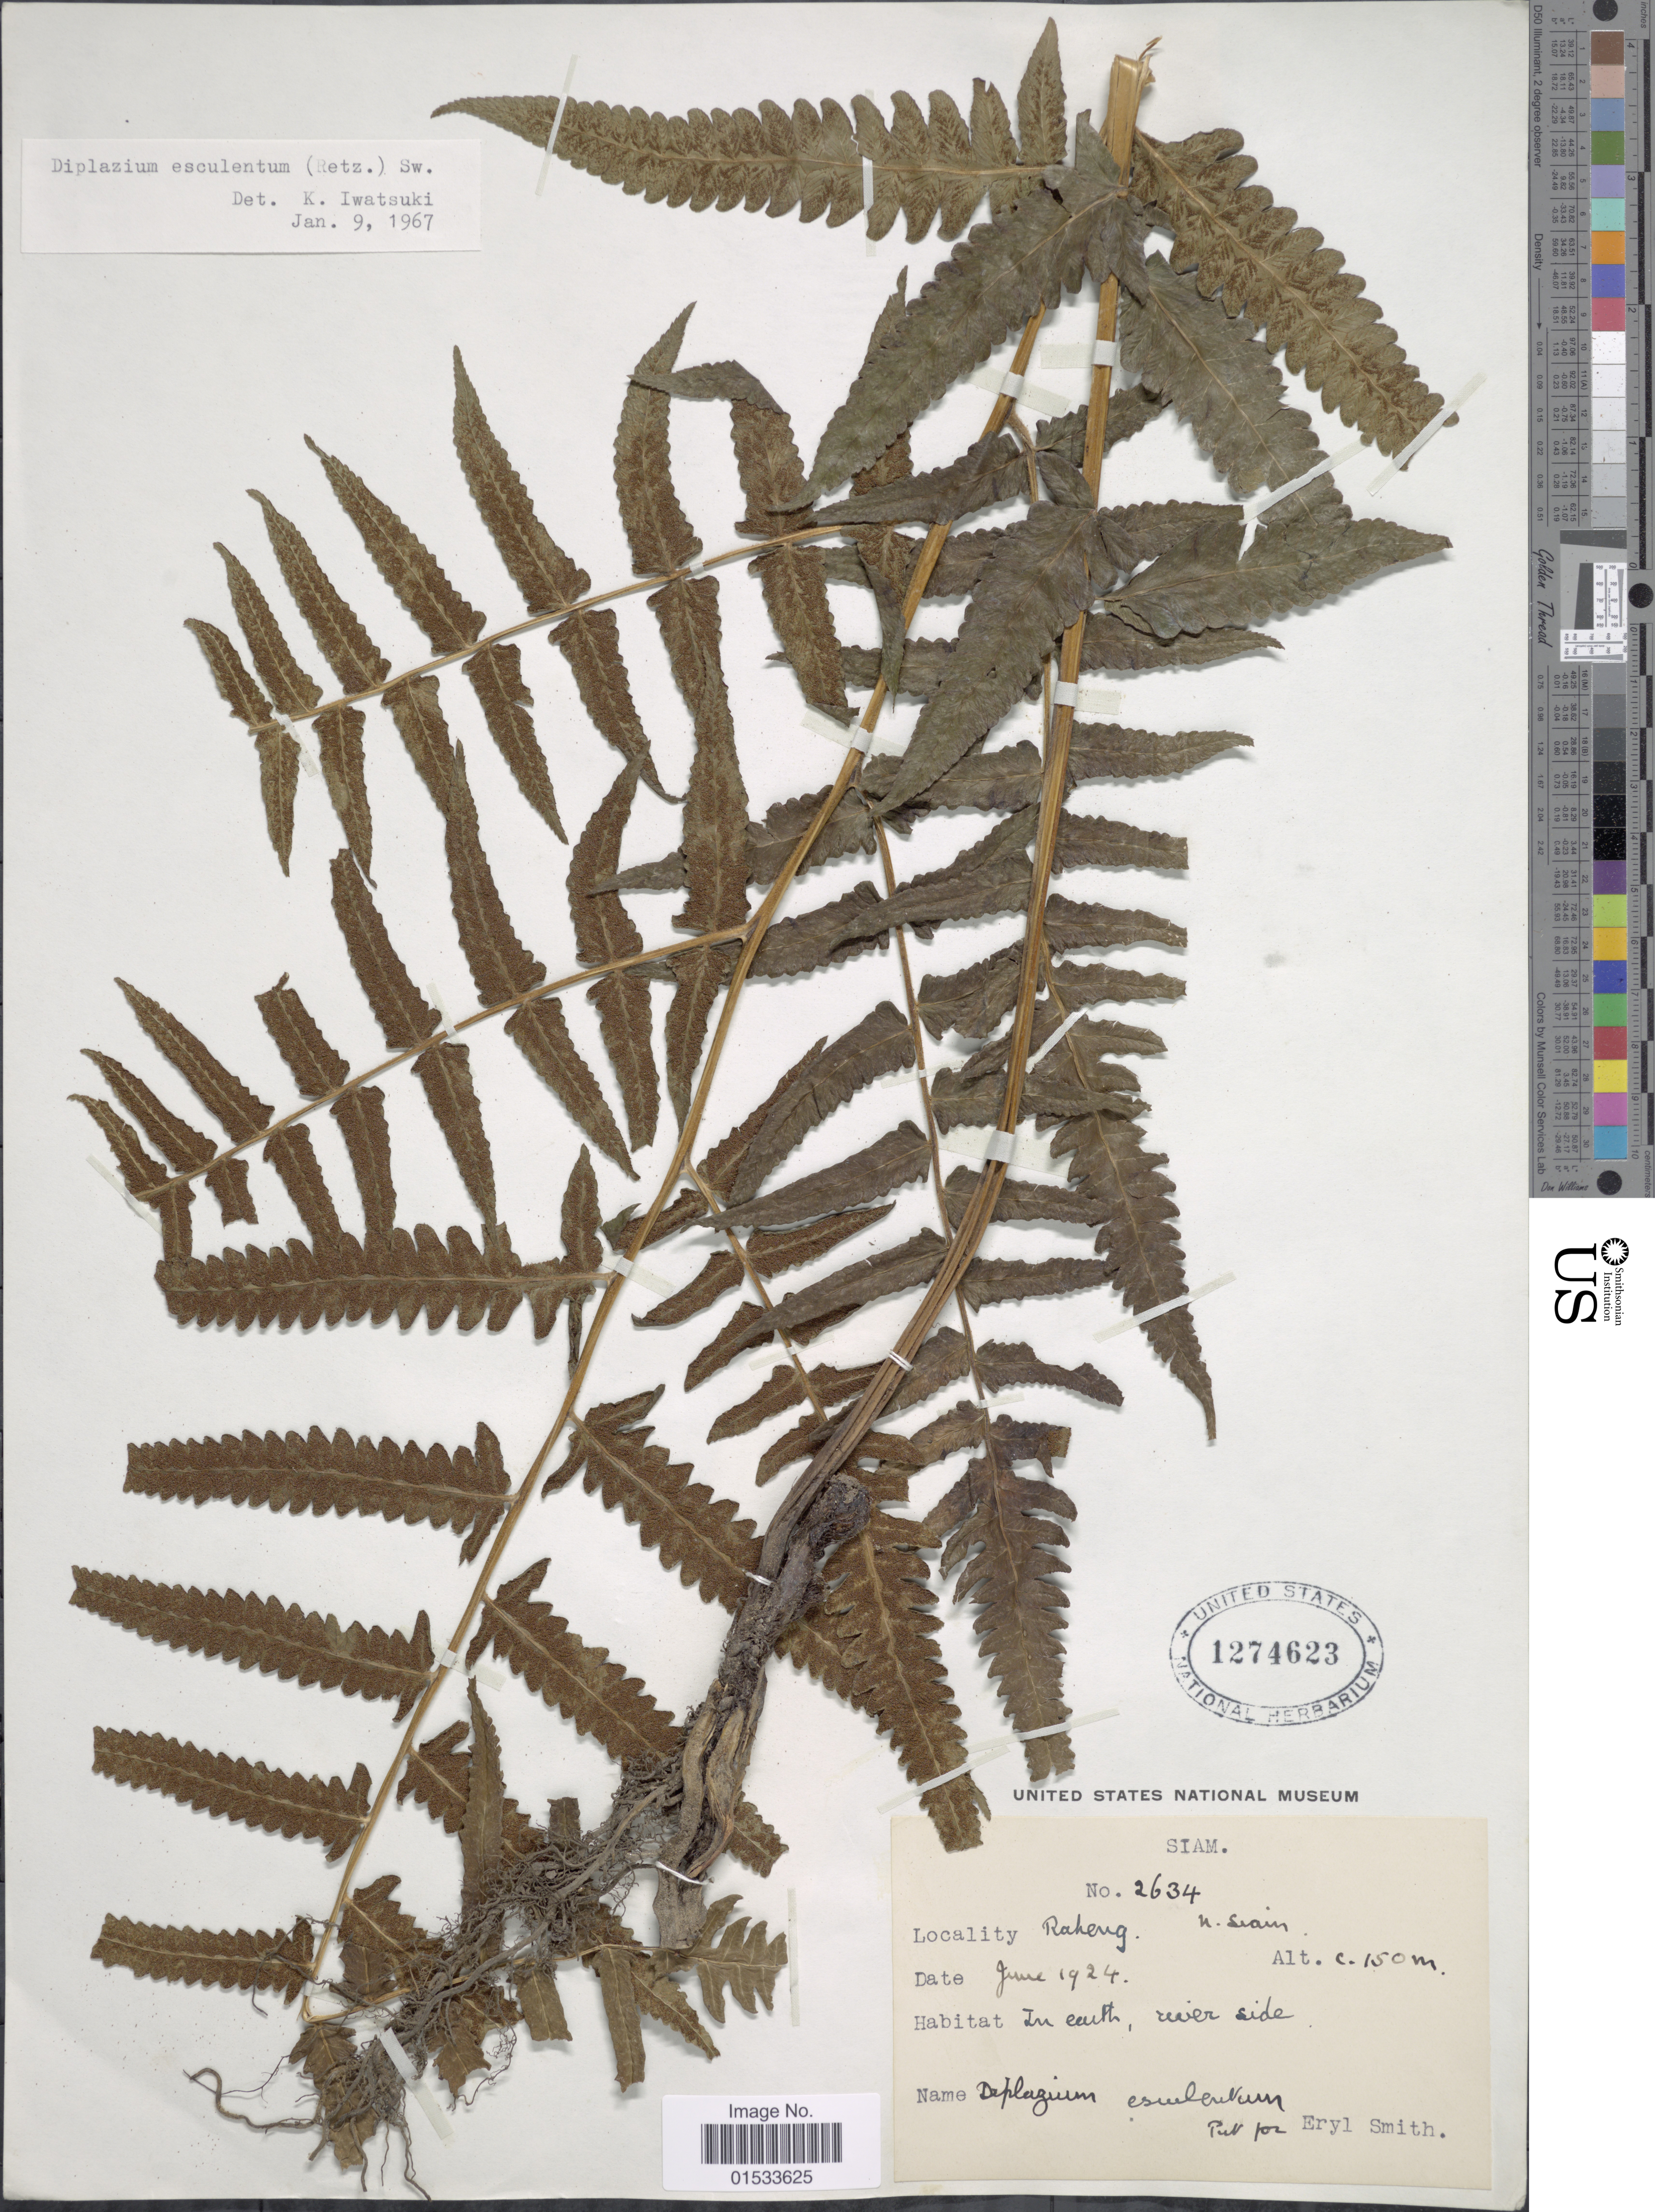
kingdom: Plantae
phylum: Tracheophyta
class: Polypodiopsida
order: Polypodiales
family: Athyriaceae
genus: Diplazium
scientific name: Diplazium esculentum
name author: (Retz.) Sw.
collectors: C. E. Smith Jr.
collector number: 2634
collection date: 1924-06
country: Thailand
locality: Raheng, N. Siam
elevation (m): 150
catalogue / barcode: US 1274623